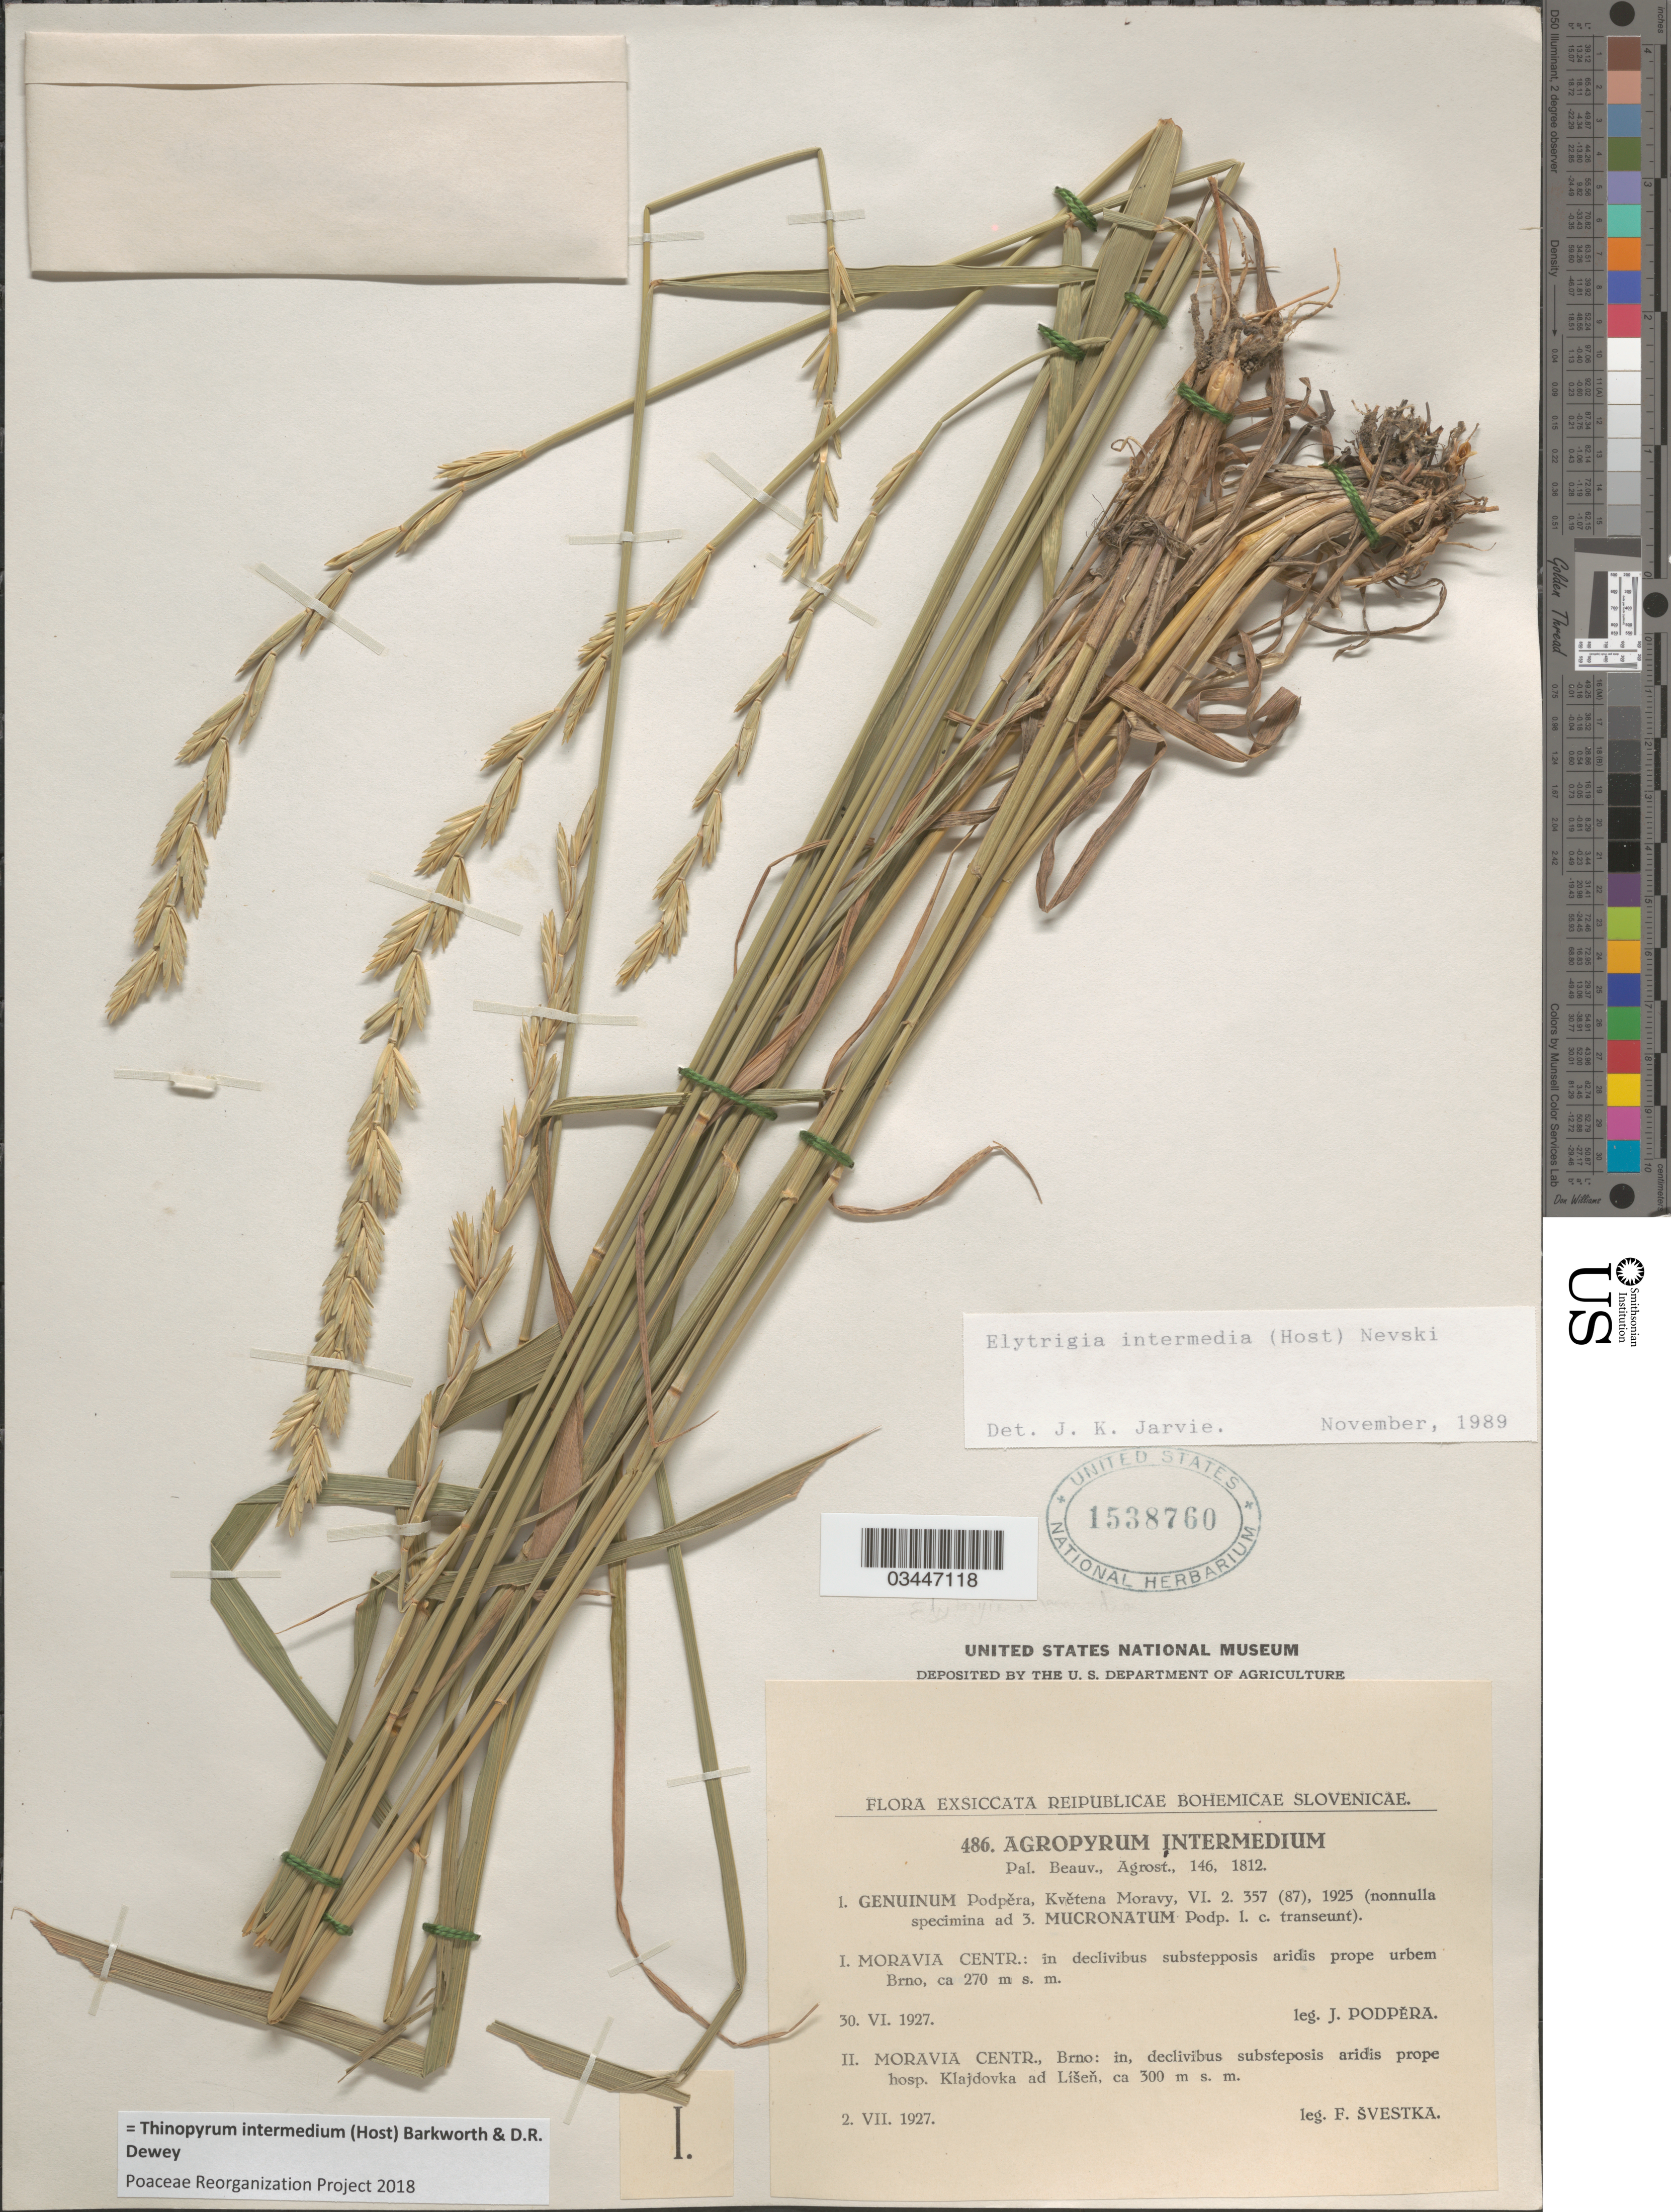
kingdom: Plantae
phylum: Tracheophyta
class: Liliopsida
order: Poales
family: Poaceae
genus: Thinopyrum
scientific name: Thinopyrum intermedium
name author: (Host) Barkworth & Dewey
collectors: J. Podpera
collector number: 486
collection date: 1927-06-30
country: Czechia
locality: Moravia Centr.: in declivibus substepposis aridis prope urbem Brno.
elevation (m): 270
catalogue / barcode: US 1538760